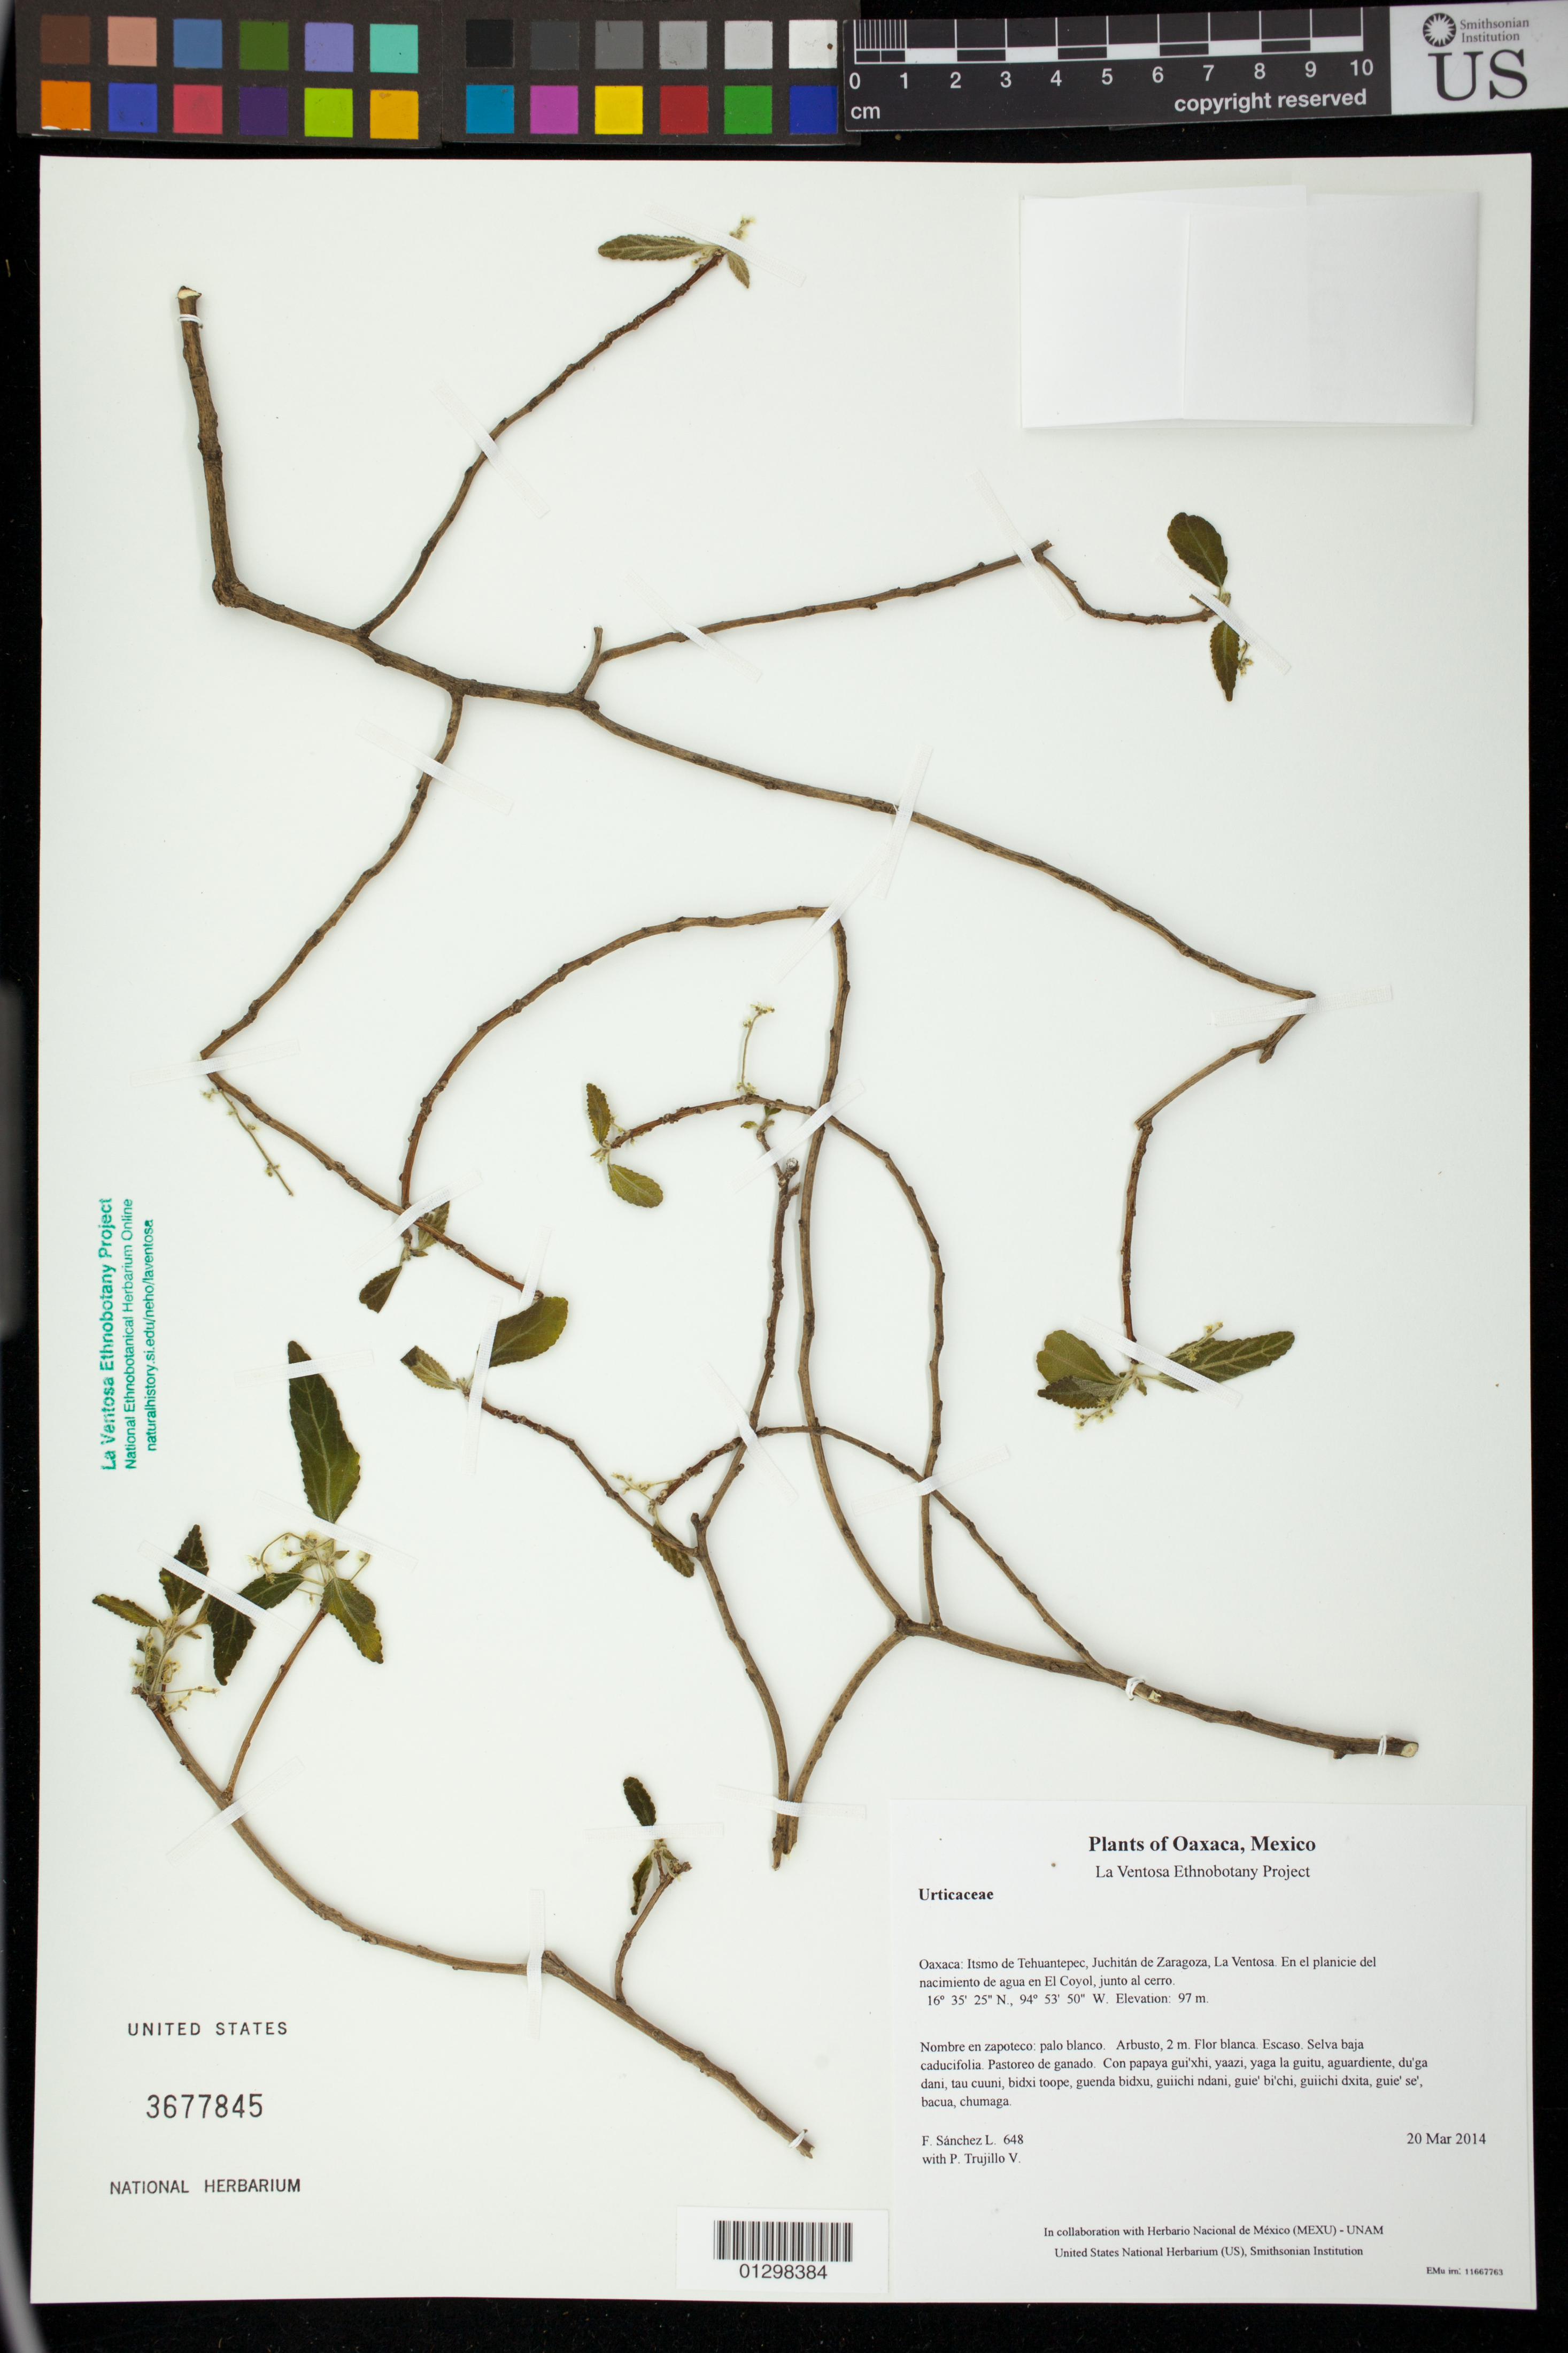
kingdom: Plantae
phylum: Tracheophyta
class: Magnoliopsida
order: Malpighiales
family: Euphorbiaceae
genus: Acalypha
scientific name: Acalypha flagellata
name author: Millsp.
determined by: Martínez Gordillo, M.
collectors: F. Sánchez L. & P. Trujillo V.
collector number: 648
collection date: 2014-03-20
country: Mexico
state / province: Oaxaca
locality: Itsmo de Tehuantepec, Juchitán de Zaragoza, La Ventosa. En el planicie del nacimiento de agua en El Coyol, junto al cerro.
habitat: Selva baja caducifolia. Pastoreo de ganado.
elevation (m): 97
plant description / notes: JEBOT, MEXU, SERO, US; Yaga bandaga. 2 m. Guie' naquichi'. Huaxie'.; Palo blanco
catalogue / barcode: US 3677845